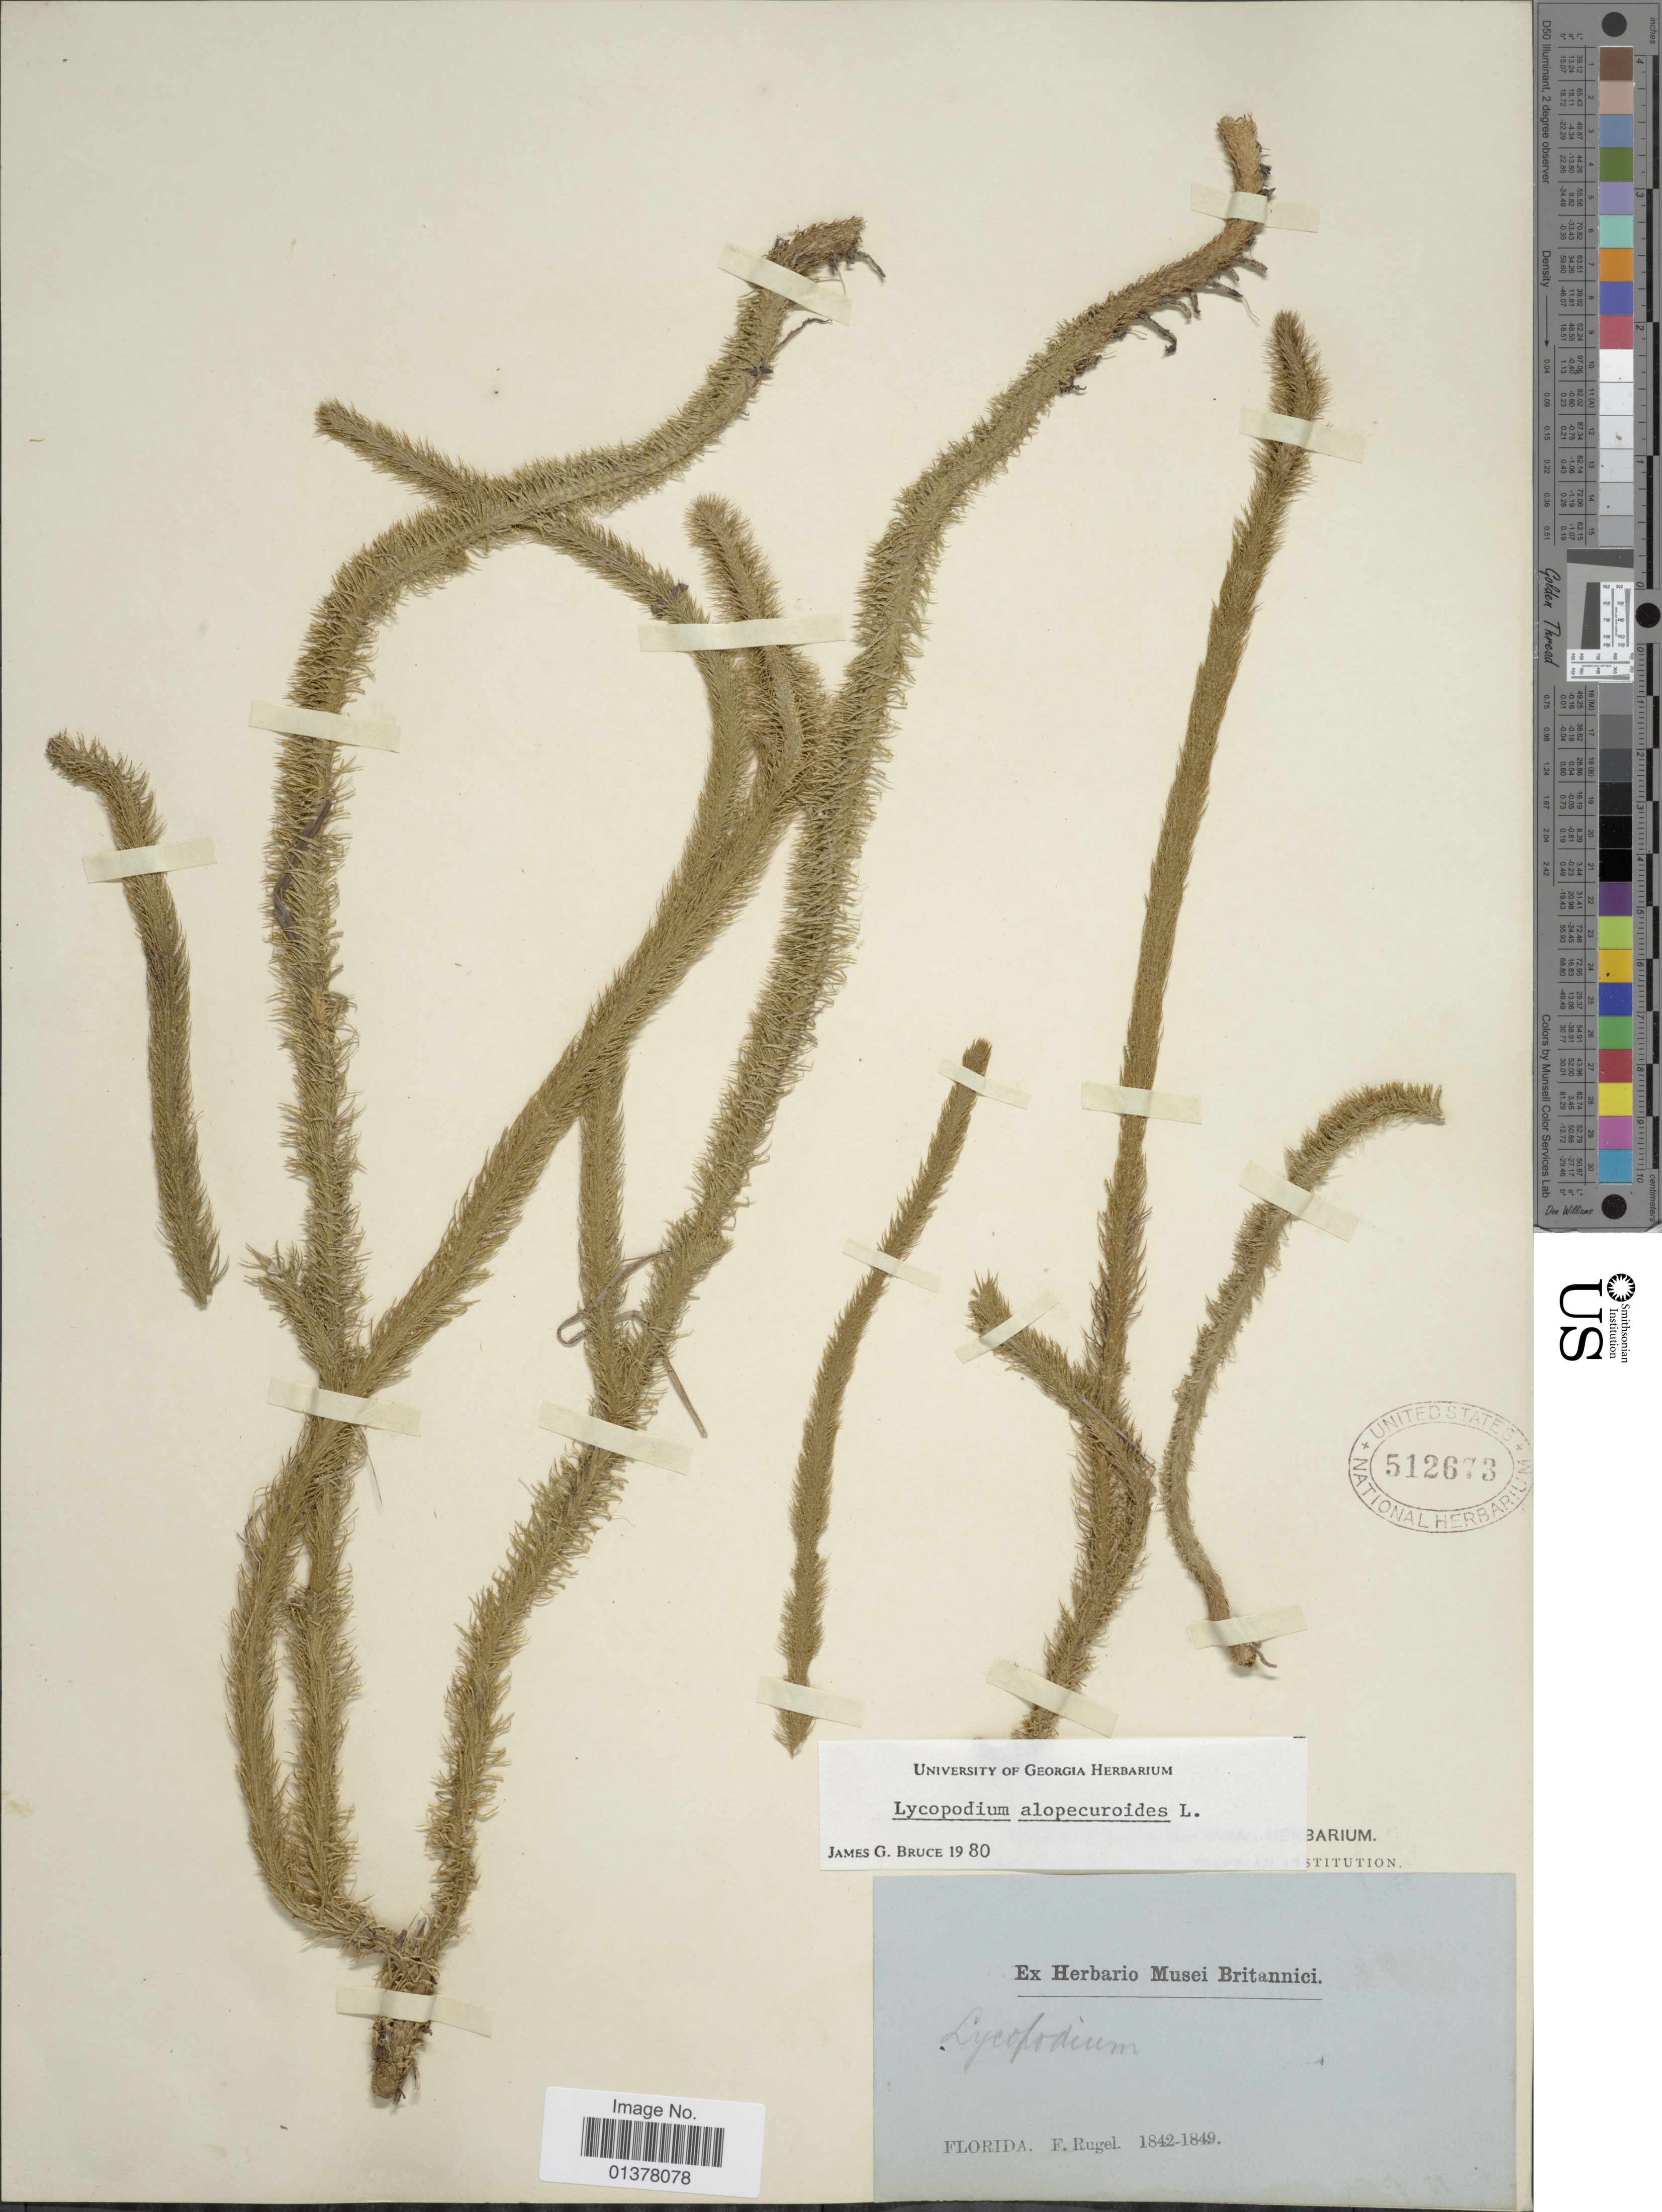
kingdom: Plantae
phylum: Tracheophyta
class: Lycopodiopsida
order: Lycopodiales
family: Lycopodiaceae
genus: Lycopodiella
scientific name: Lycopodiella alopecuroides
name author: (L.) Cranfill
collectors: F. Rugel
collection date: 1842/1849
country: United States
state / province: Florida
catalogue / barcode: US 512673